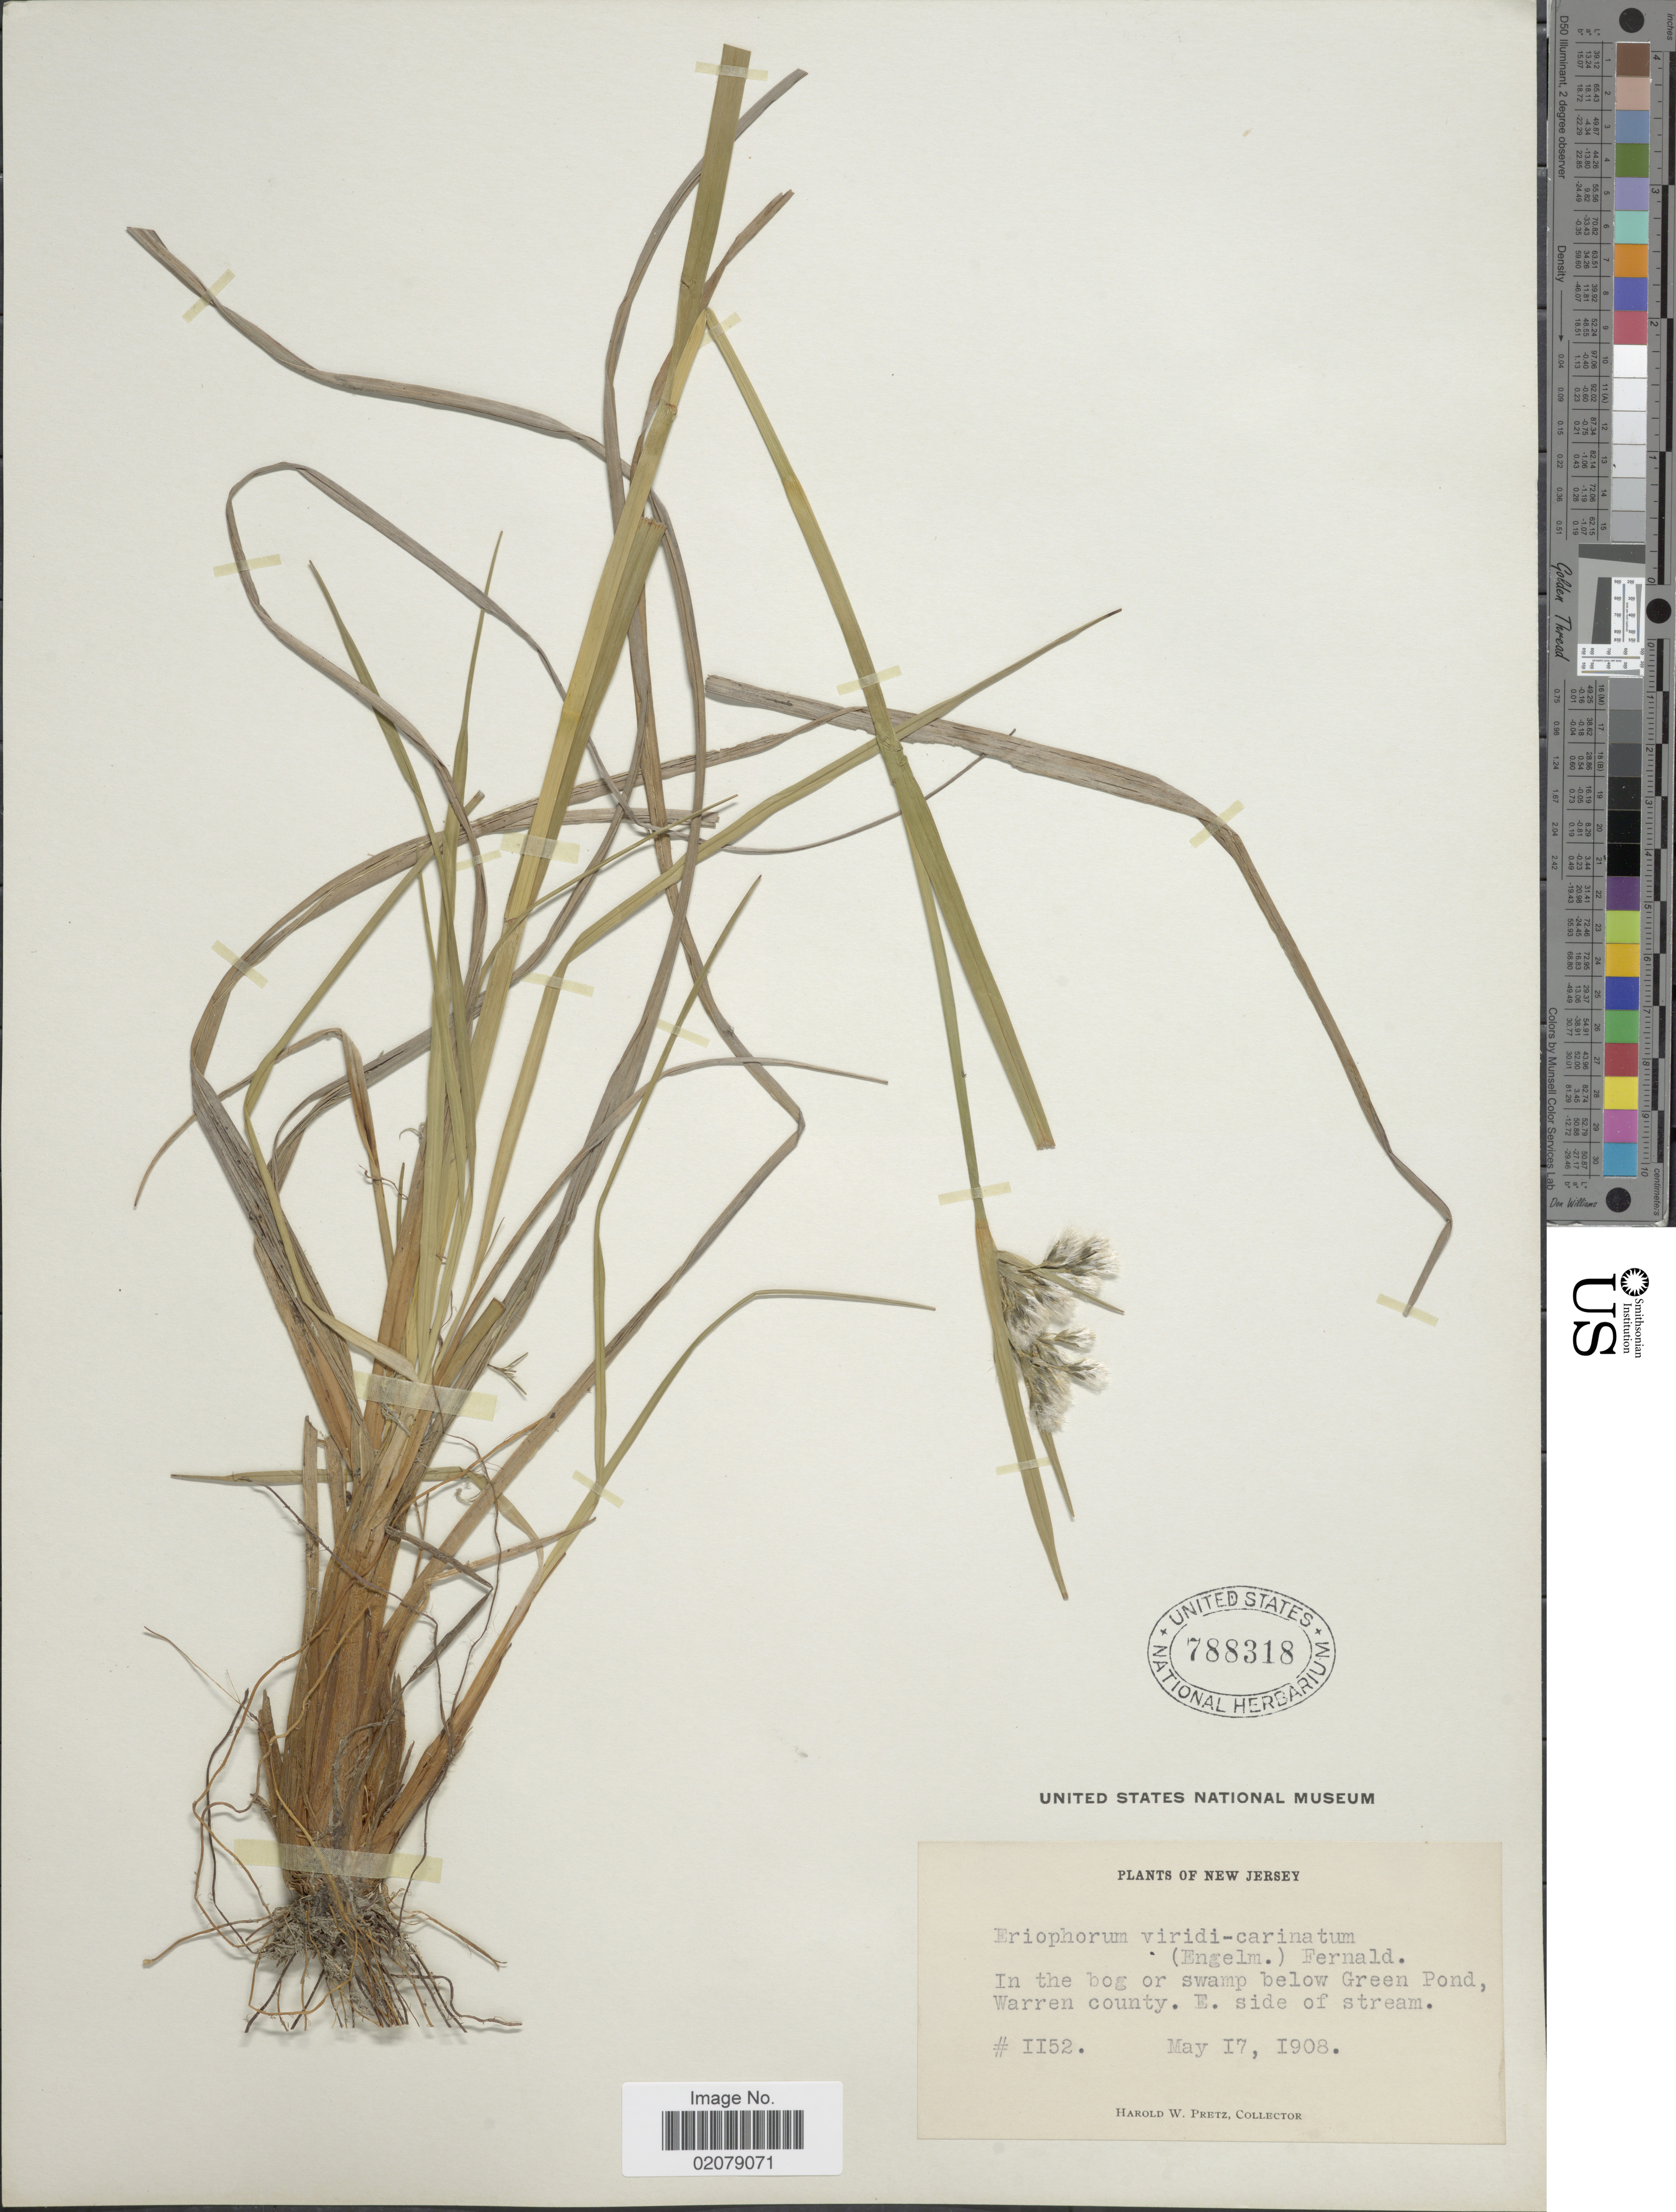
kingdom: Plantae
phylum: Tracheophyta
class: Liliopsida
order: Poales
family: Cyperaceae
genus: Eriophorum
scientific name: Eriophorum viridicarinatum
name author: (Englem.) Fernald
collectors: H. W. Pretz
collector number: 1152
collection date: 1908-05-17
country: United States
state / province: New Jersey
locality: In the bog or swamp below Green Pond, Warren County, E. side of stream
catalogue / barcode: US 788318